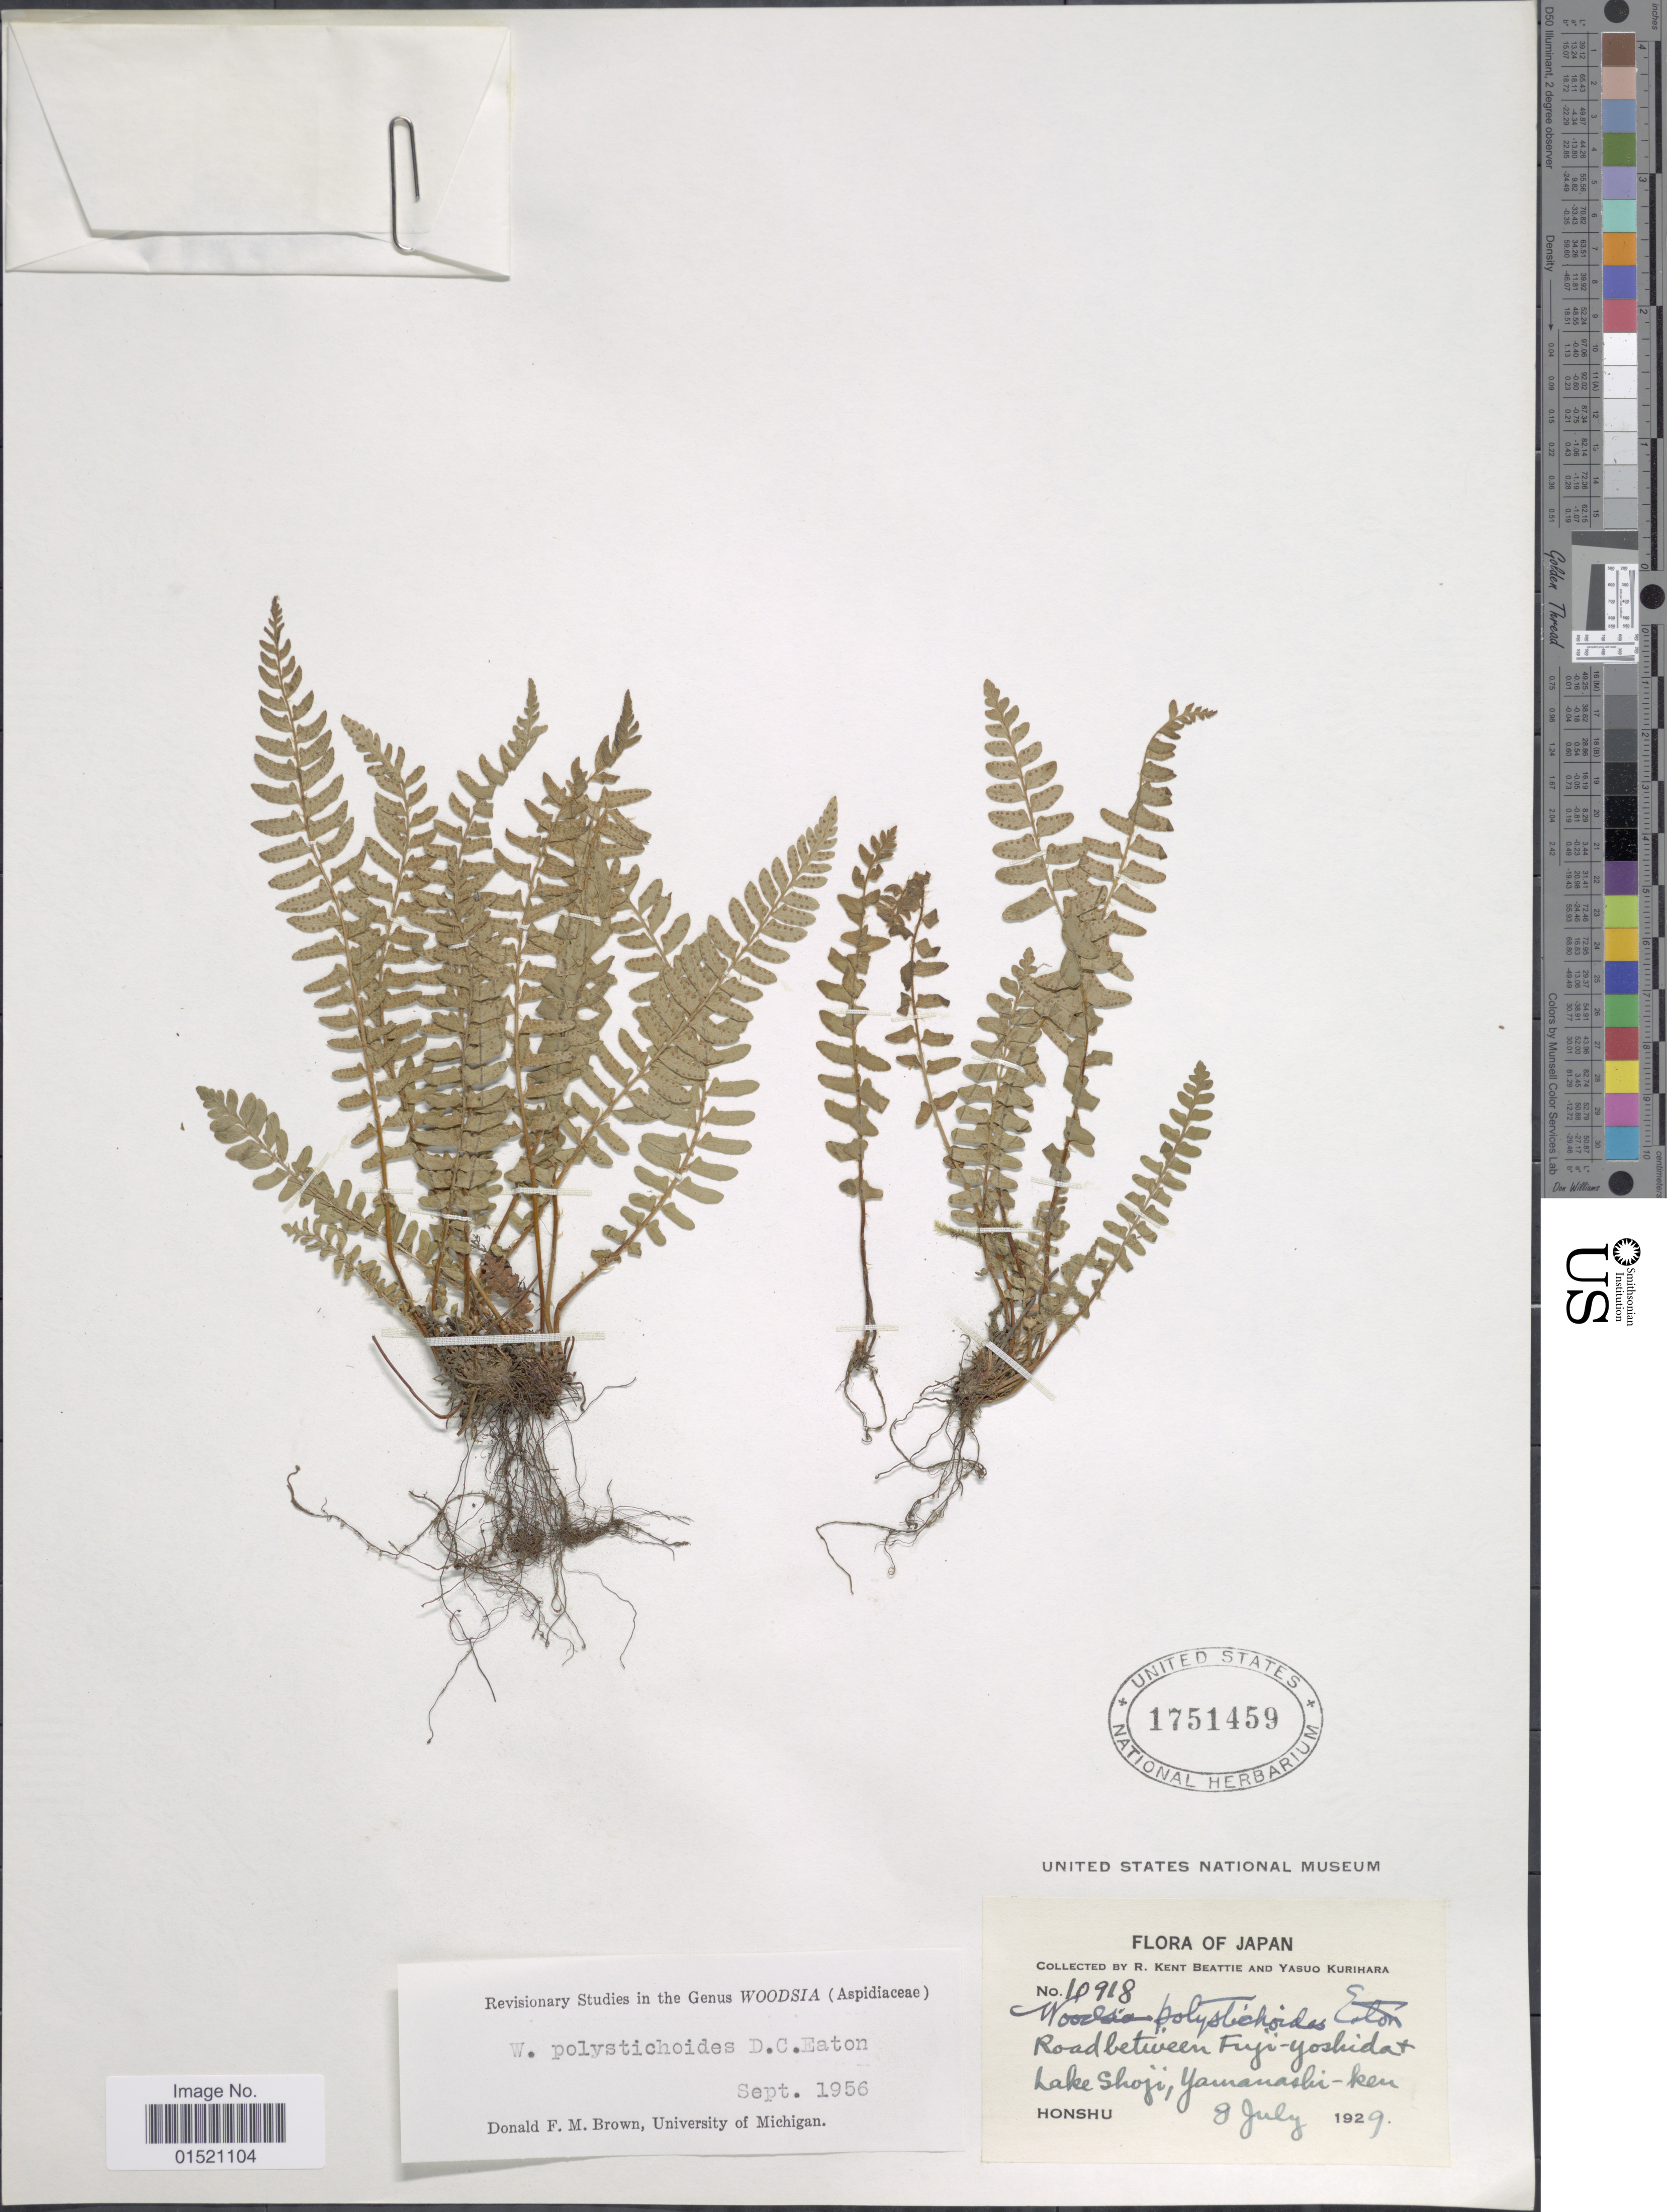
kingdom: Plantae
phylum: Tracheophyta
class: Polypodiopsida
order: Polypodiales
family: Woodsiaceae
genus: Woodsia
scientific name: Woodsia polystichoides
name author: D.C. Eaton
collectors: R. K. Beattie & Y. Kurihara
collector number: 10918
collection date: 1929-07-08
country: Japan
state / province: Yamanasi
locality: Road between Fuyiyoshida + Lake Shoji, Yamanashi-ken, Honshu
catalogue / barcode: US 1751459